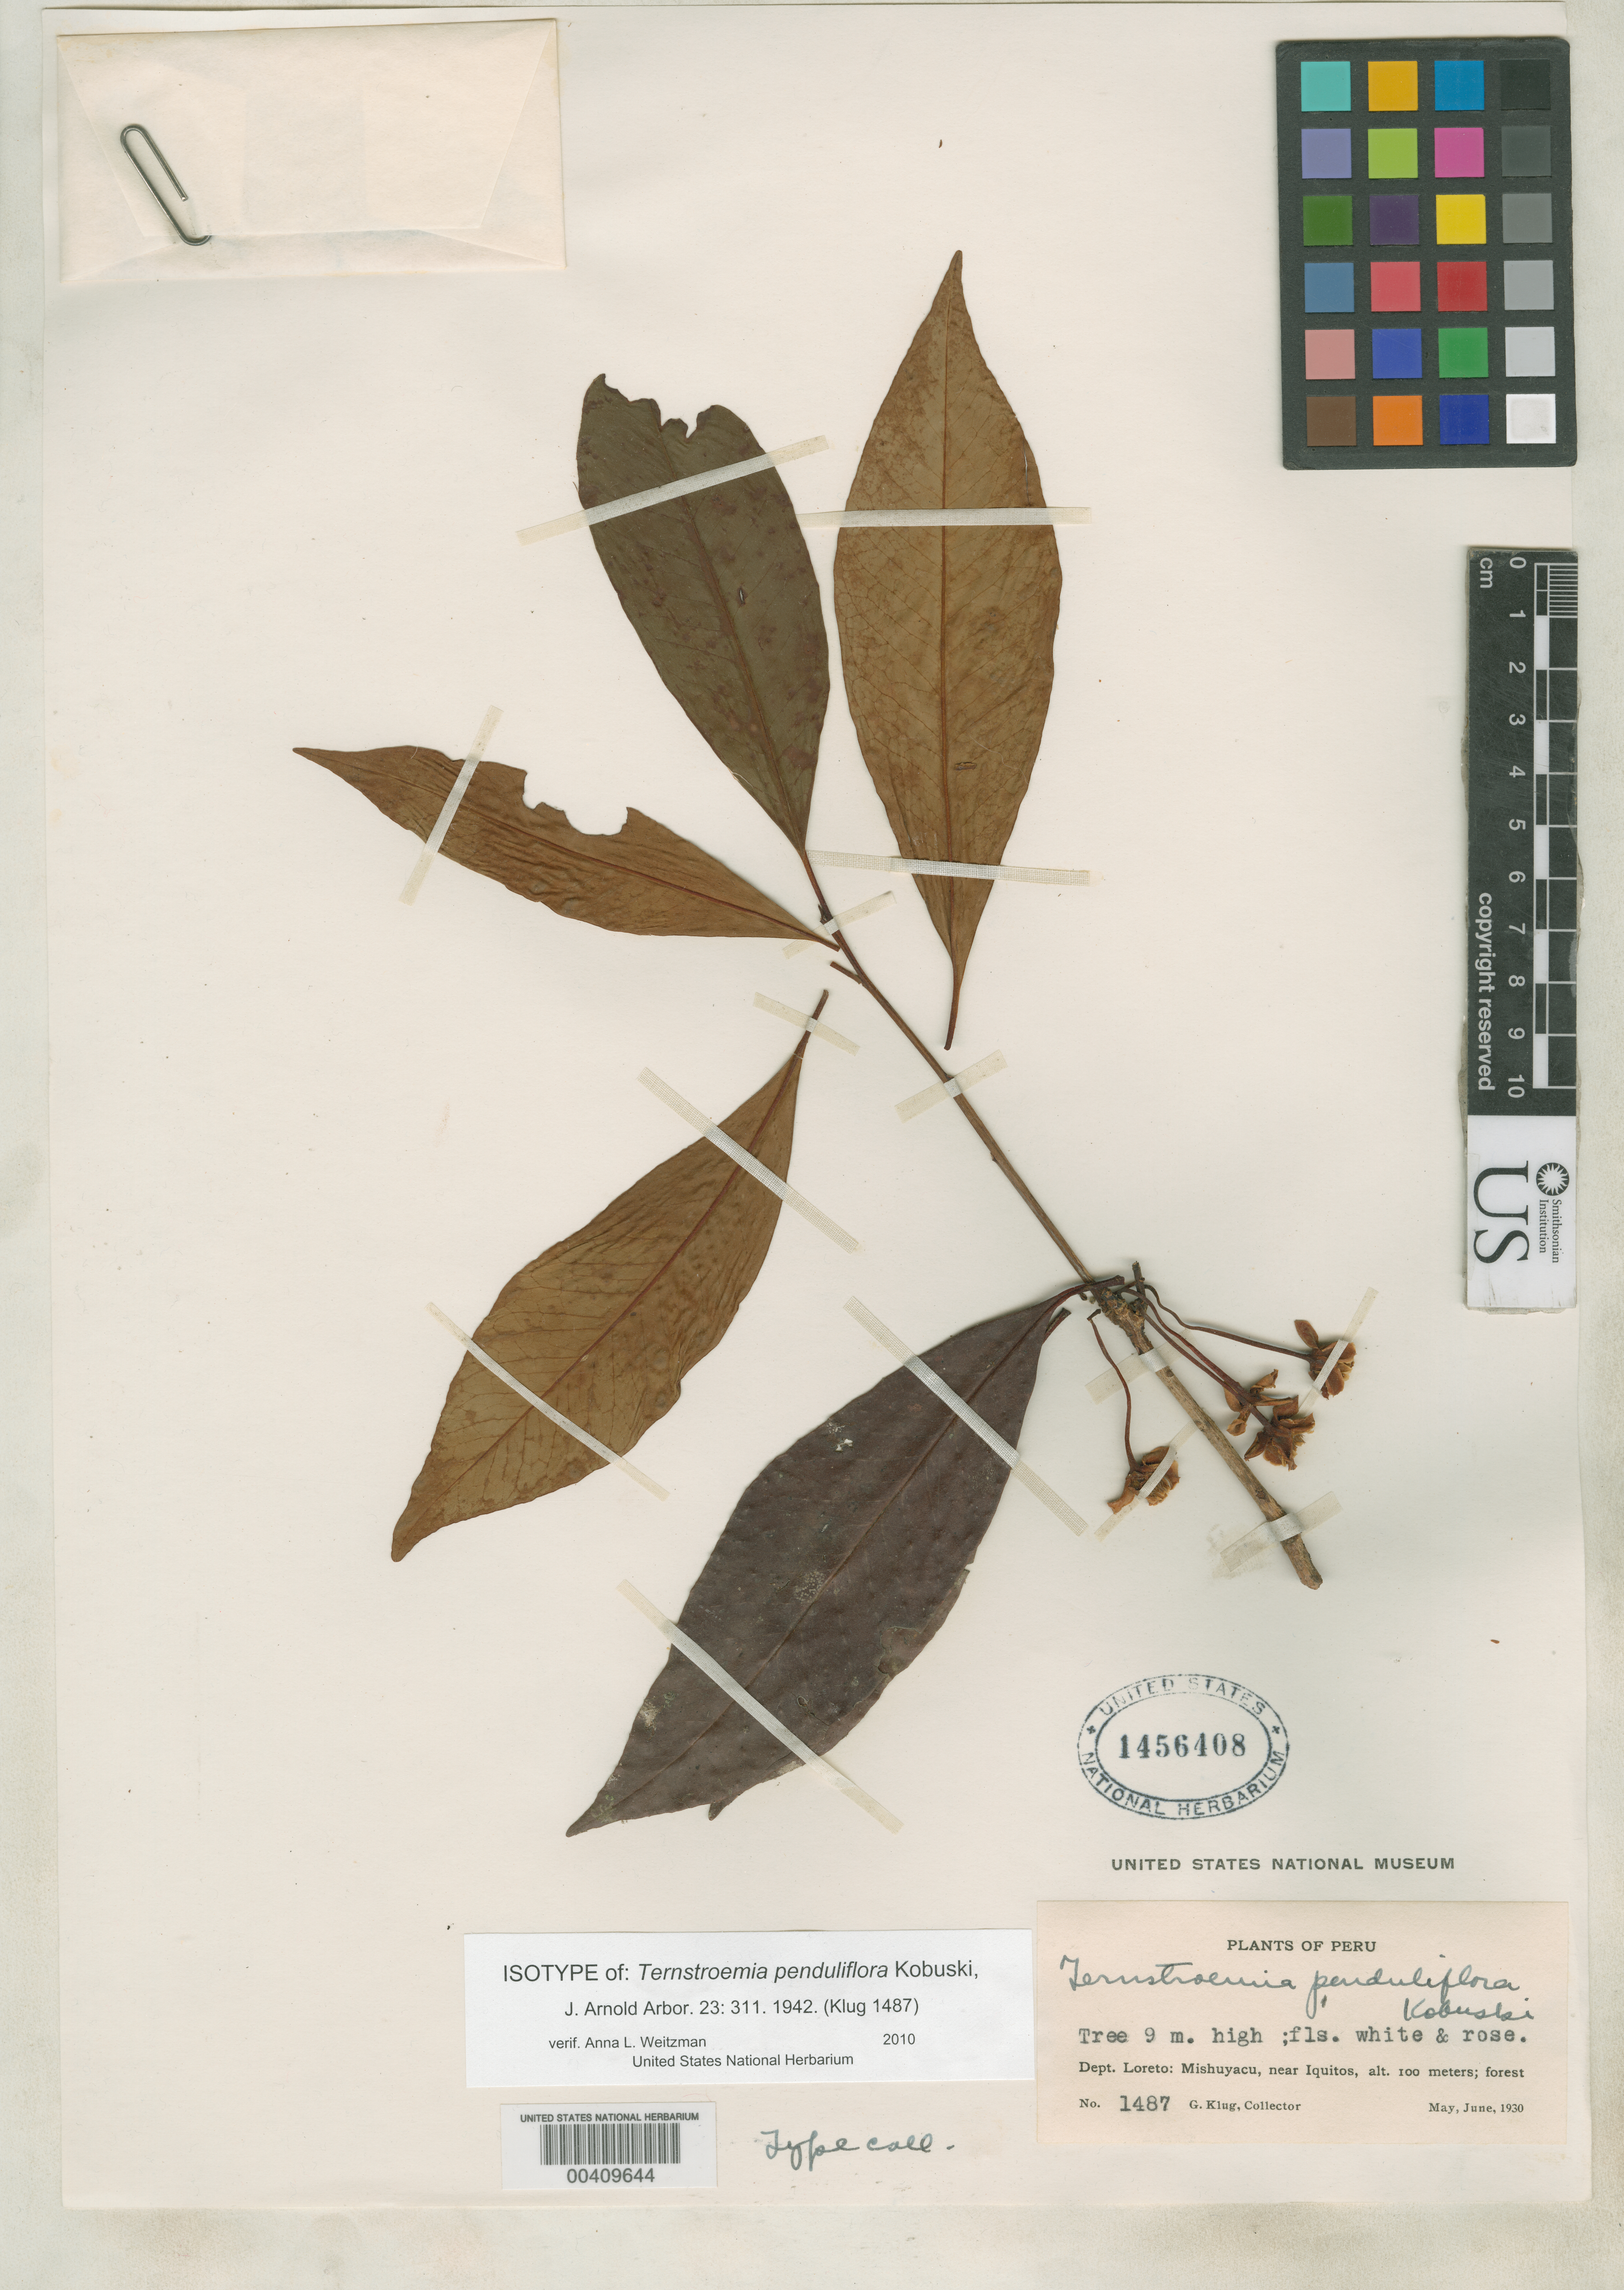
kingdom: Plantae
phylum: Tracheophyta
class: Magnoliopsida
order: Ericales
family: Pentaphylacaceae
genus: Ternstroemia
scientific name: Ternstroemia penduliflora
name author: Kobuski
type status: Isotype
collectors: G. Klug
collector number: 1487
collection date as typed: May 1930 to -- Jun 1930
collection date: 1930-05/1930-06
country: Peru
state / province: Loreto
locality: Mishuyacu, near Iquitos.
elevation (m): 100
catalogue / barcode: US 1456408